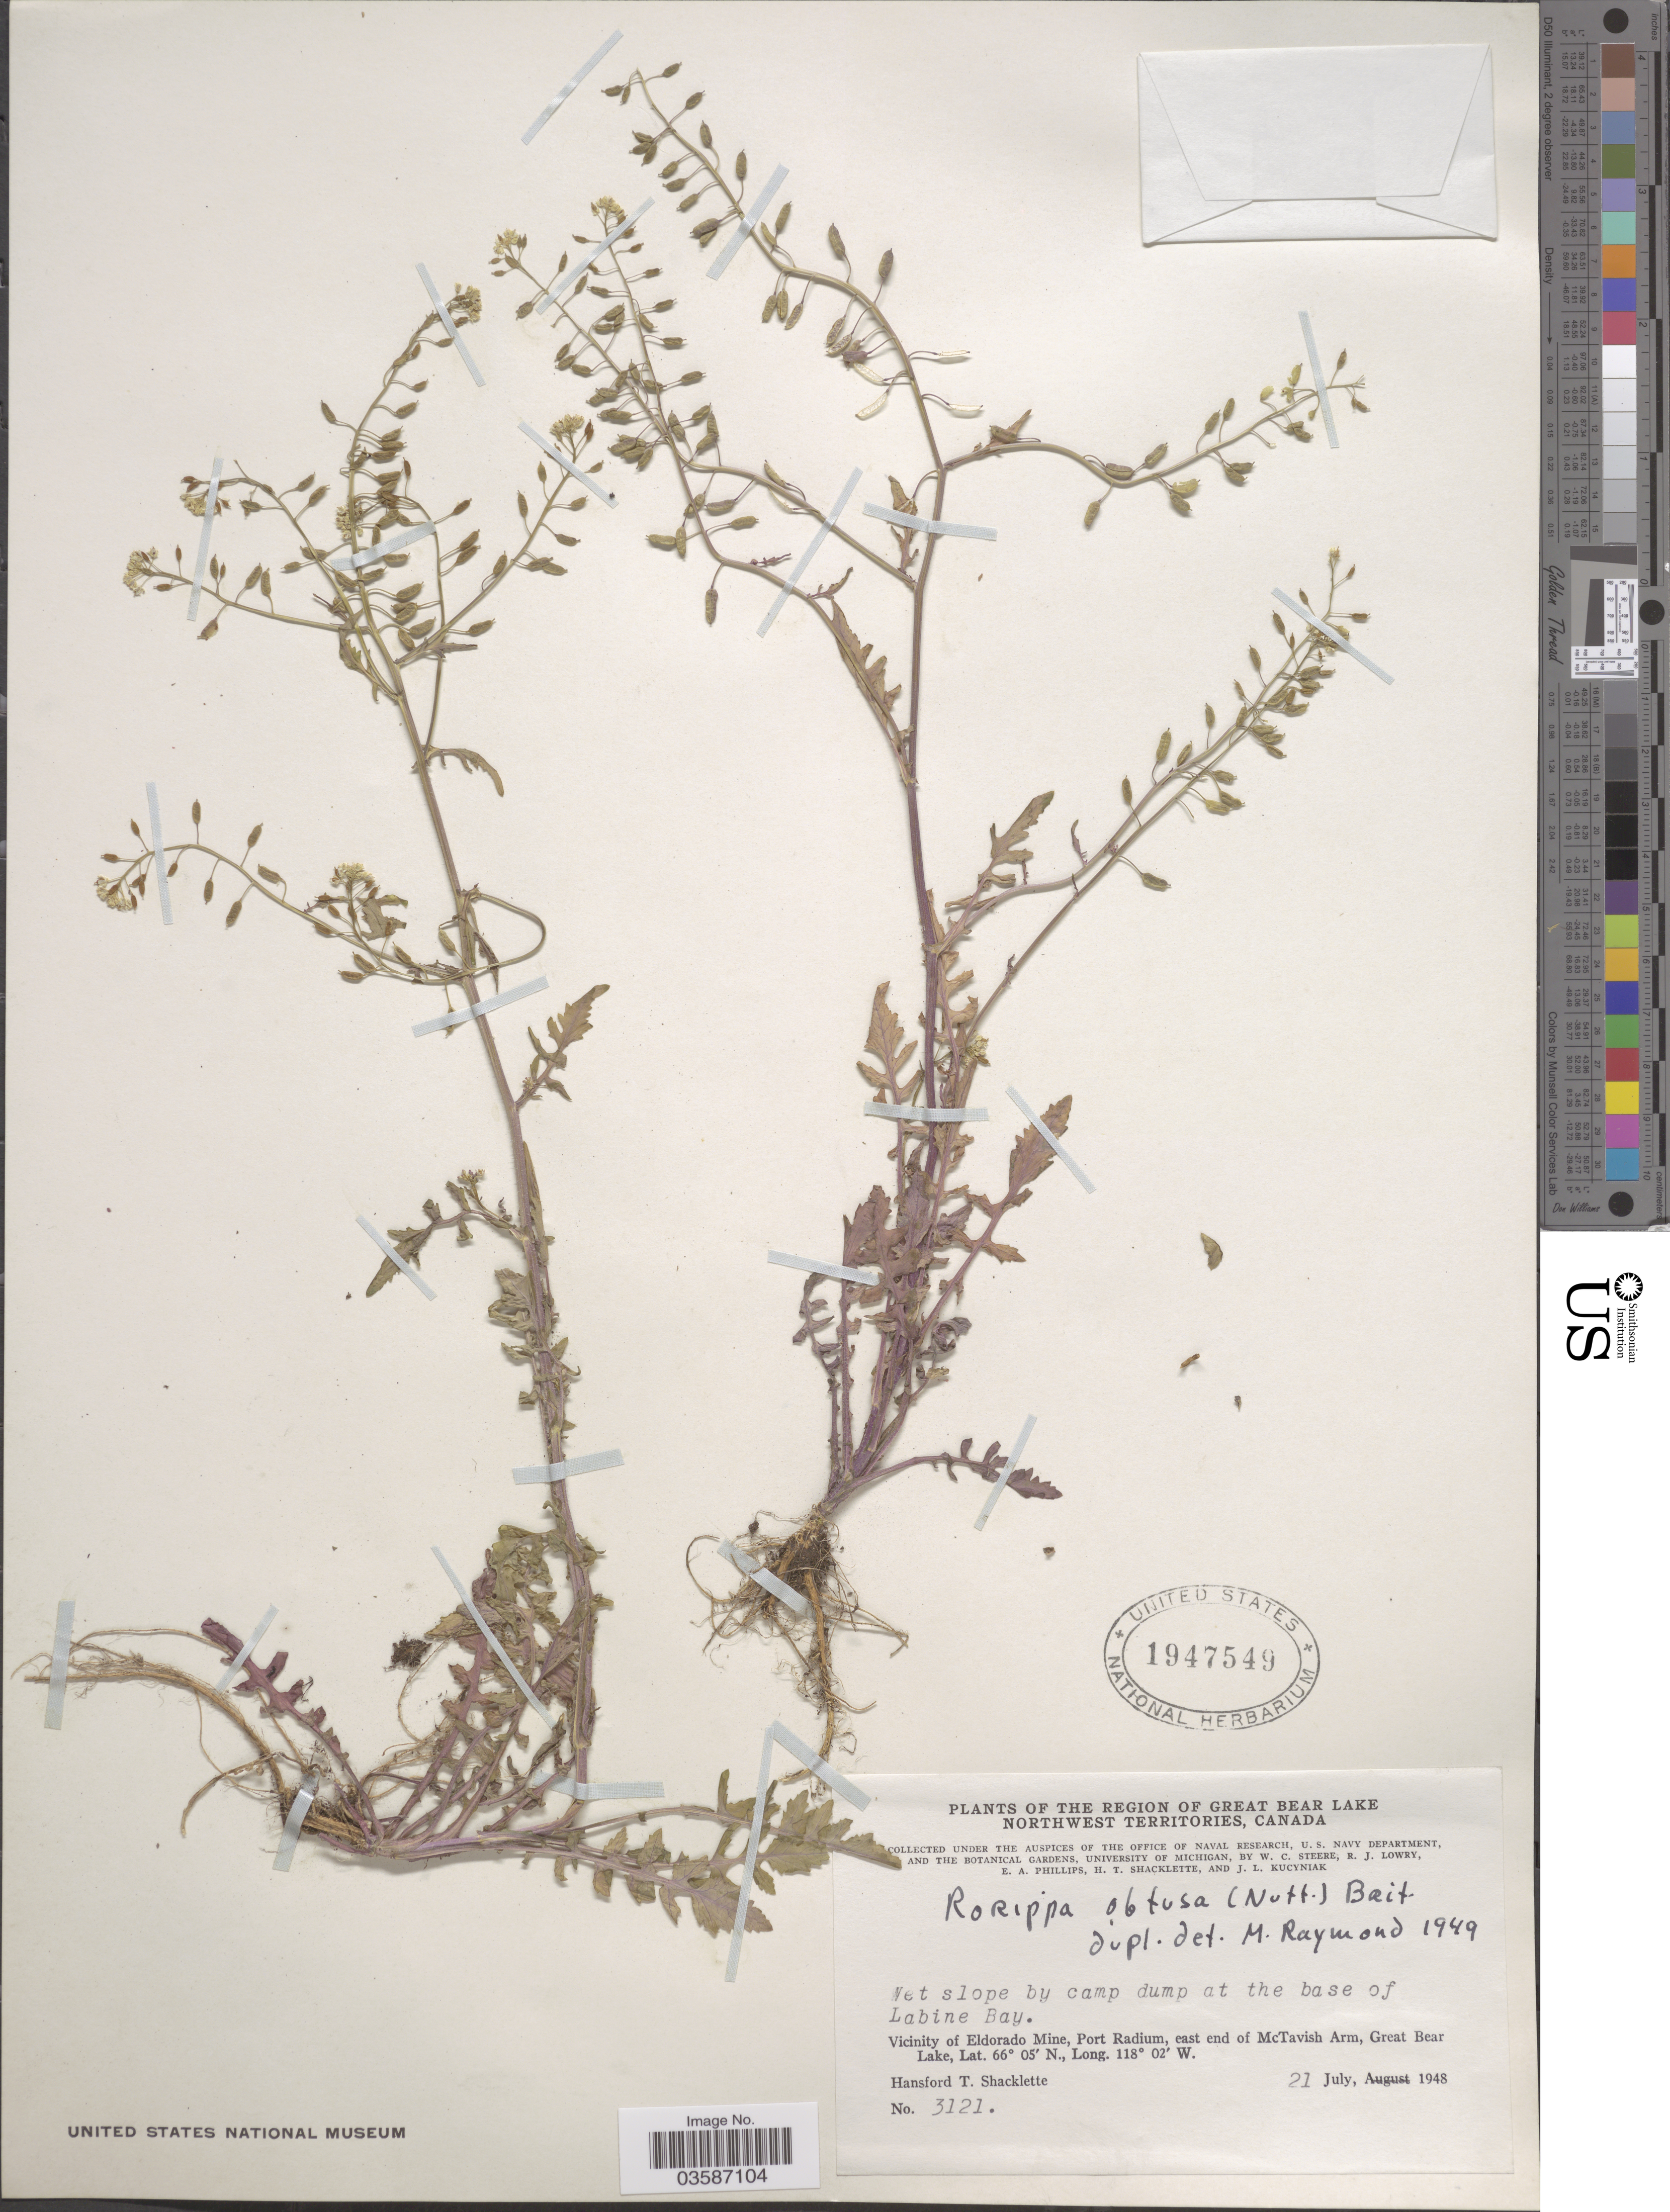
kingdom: Plantae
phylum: Tracheophyta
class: Magnoliopsida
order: Brassicales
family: Brassicaceae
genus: Rorippa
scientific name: Rorippa islandica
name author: (Oeder) Borbás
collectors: H. Shacklette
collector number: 3121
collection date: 1948-07-21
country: Canada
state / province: Northwest Territories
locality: The Region of Great Bear Lake. At the base of Labine Bay. Vicinity of Eldorado Mine, Port Radium, east end of McTavish Arm, Great Bear Lake.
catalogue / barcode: US 1947549